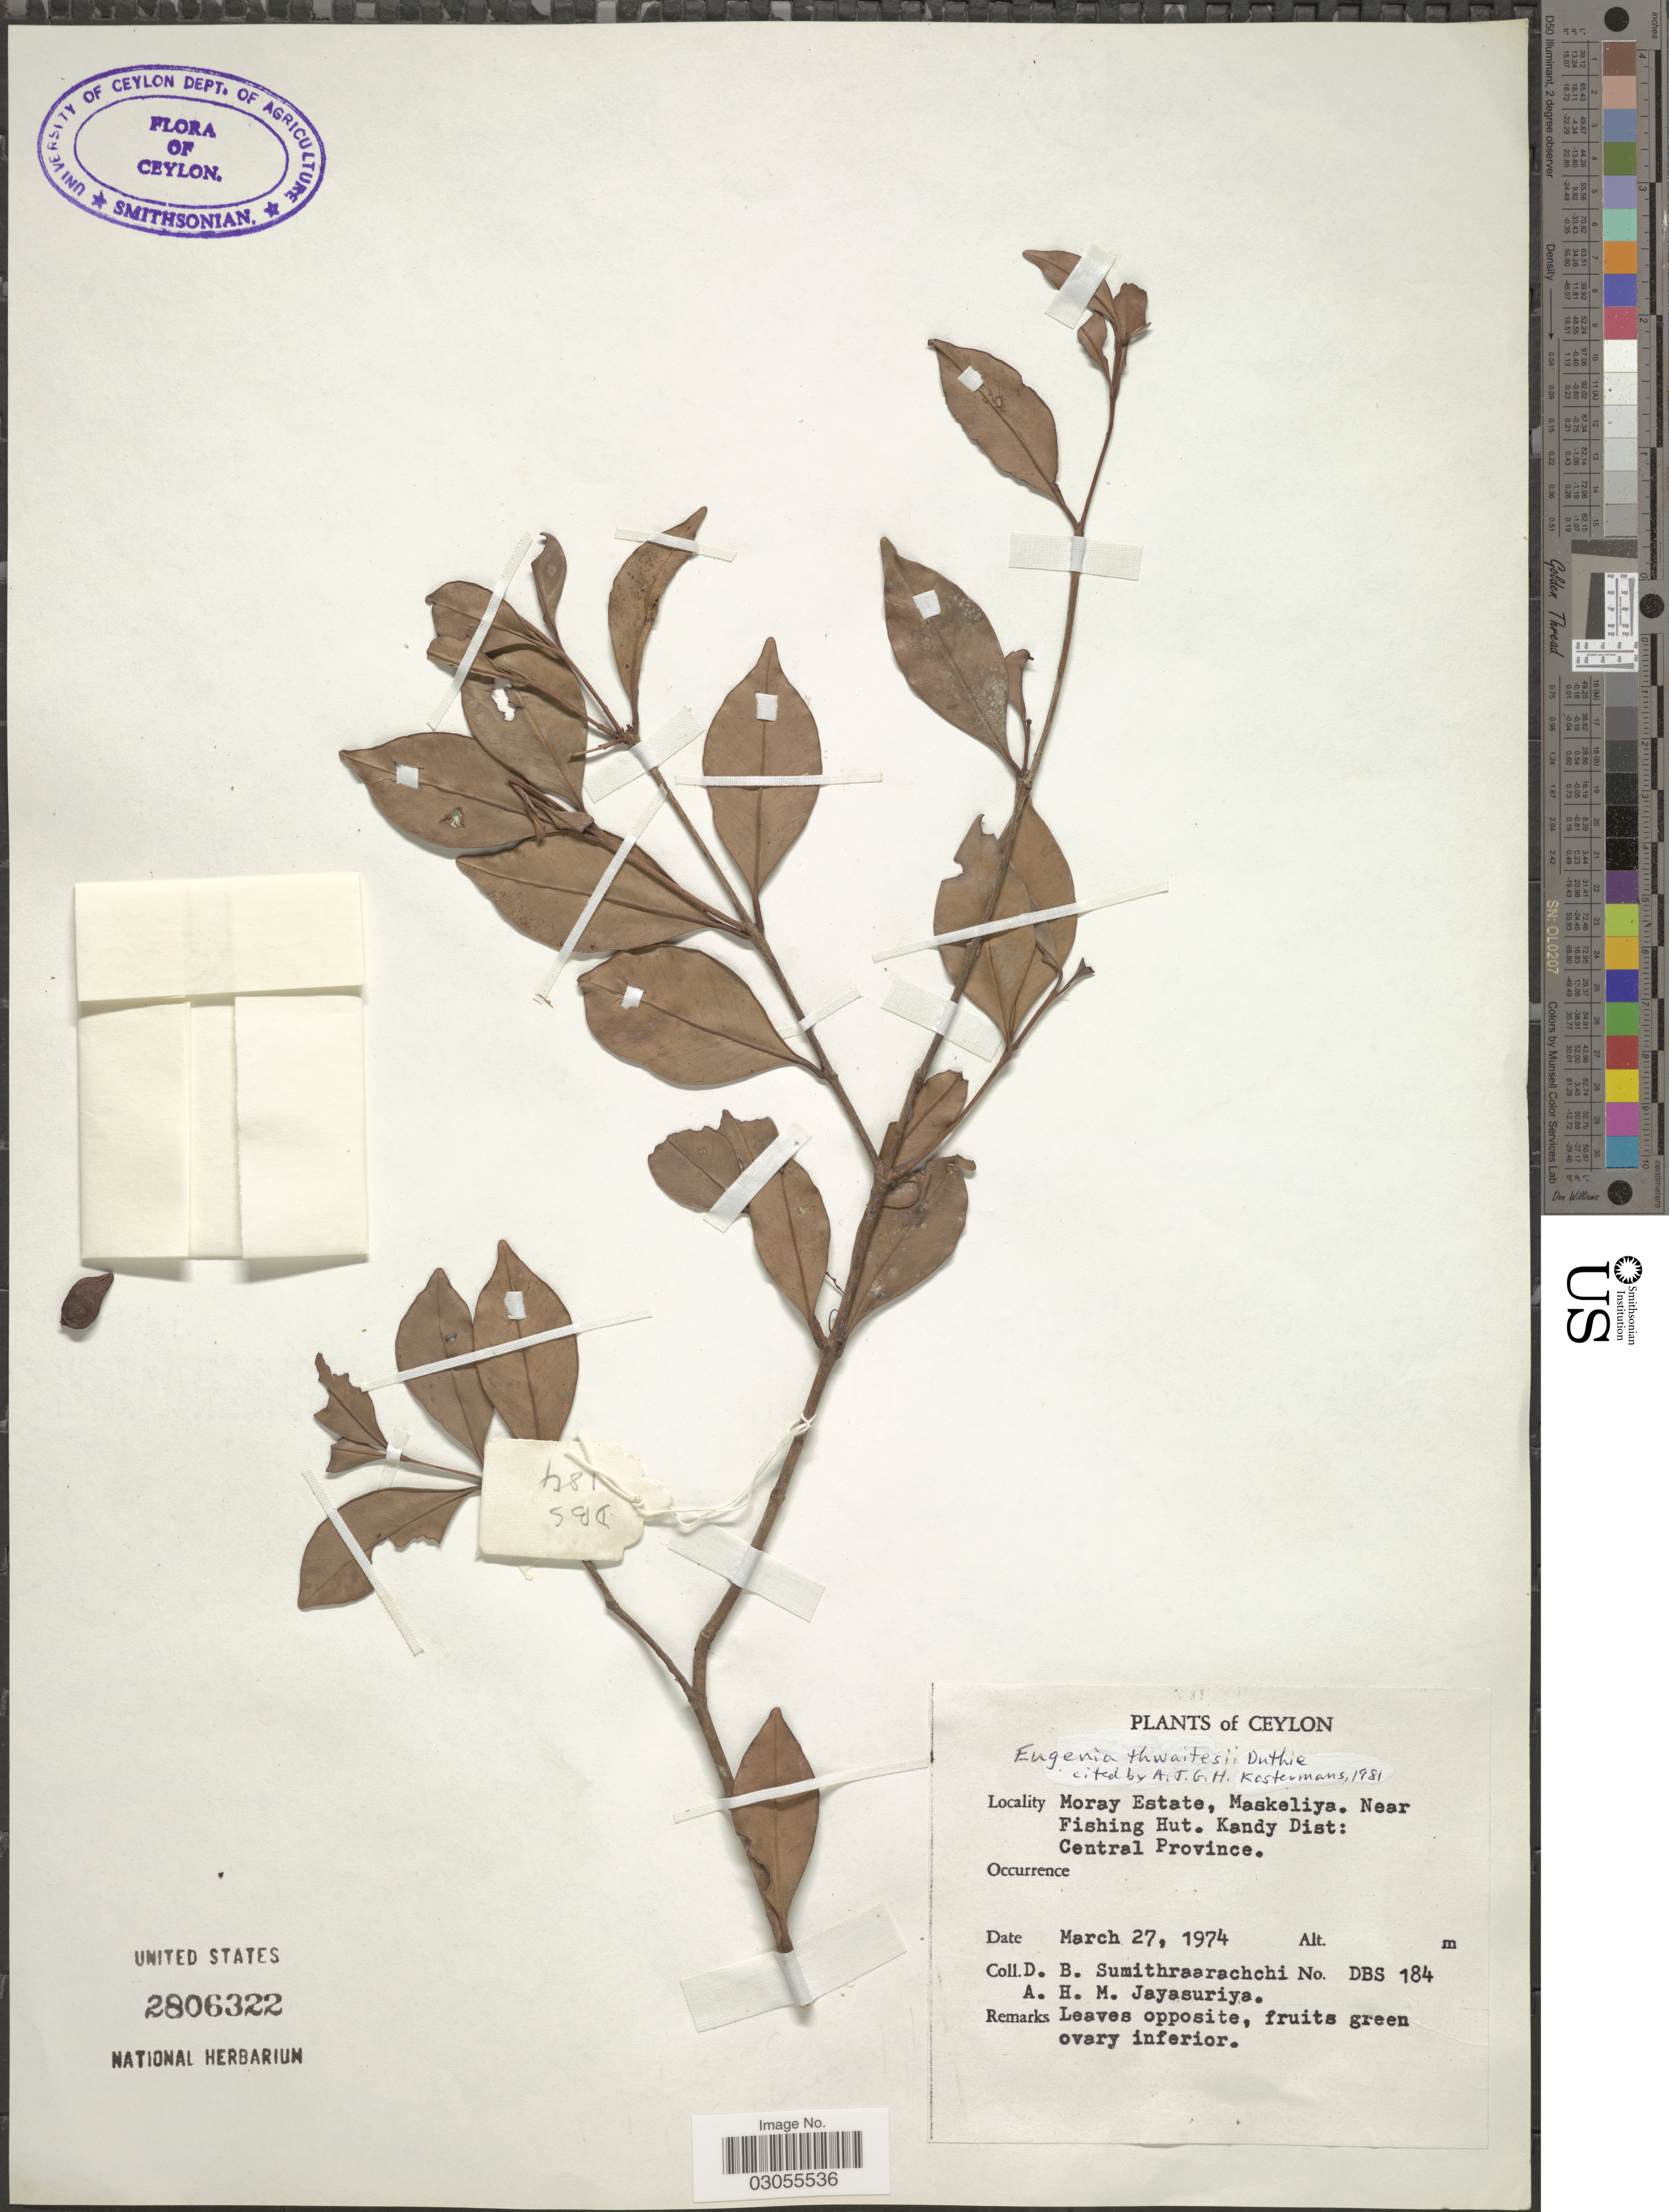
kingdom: Plantae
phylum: Tracheophyta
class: Magnoliopsida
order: Myrtales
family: Myrtaceae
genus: Eugenia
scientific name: Eugenia thwaitesii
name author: Duthie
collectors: D. B. Sumithraarachchi & A. H. Jayasuriya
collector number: DBS 184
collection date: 1974-03-27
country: Sri Lanka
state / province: Central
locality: Ceylon. Moray Estate, Maskeliya. Near Fishing Hut. Kandy Dist.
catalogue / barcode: US 2806322